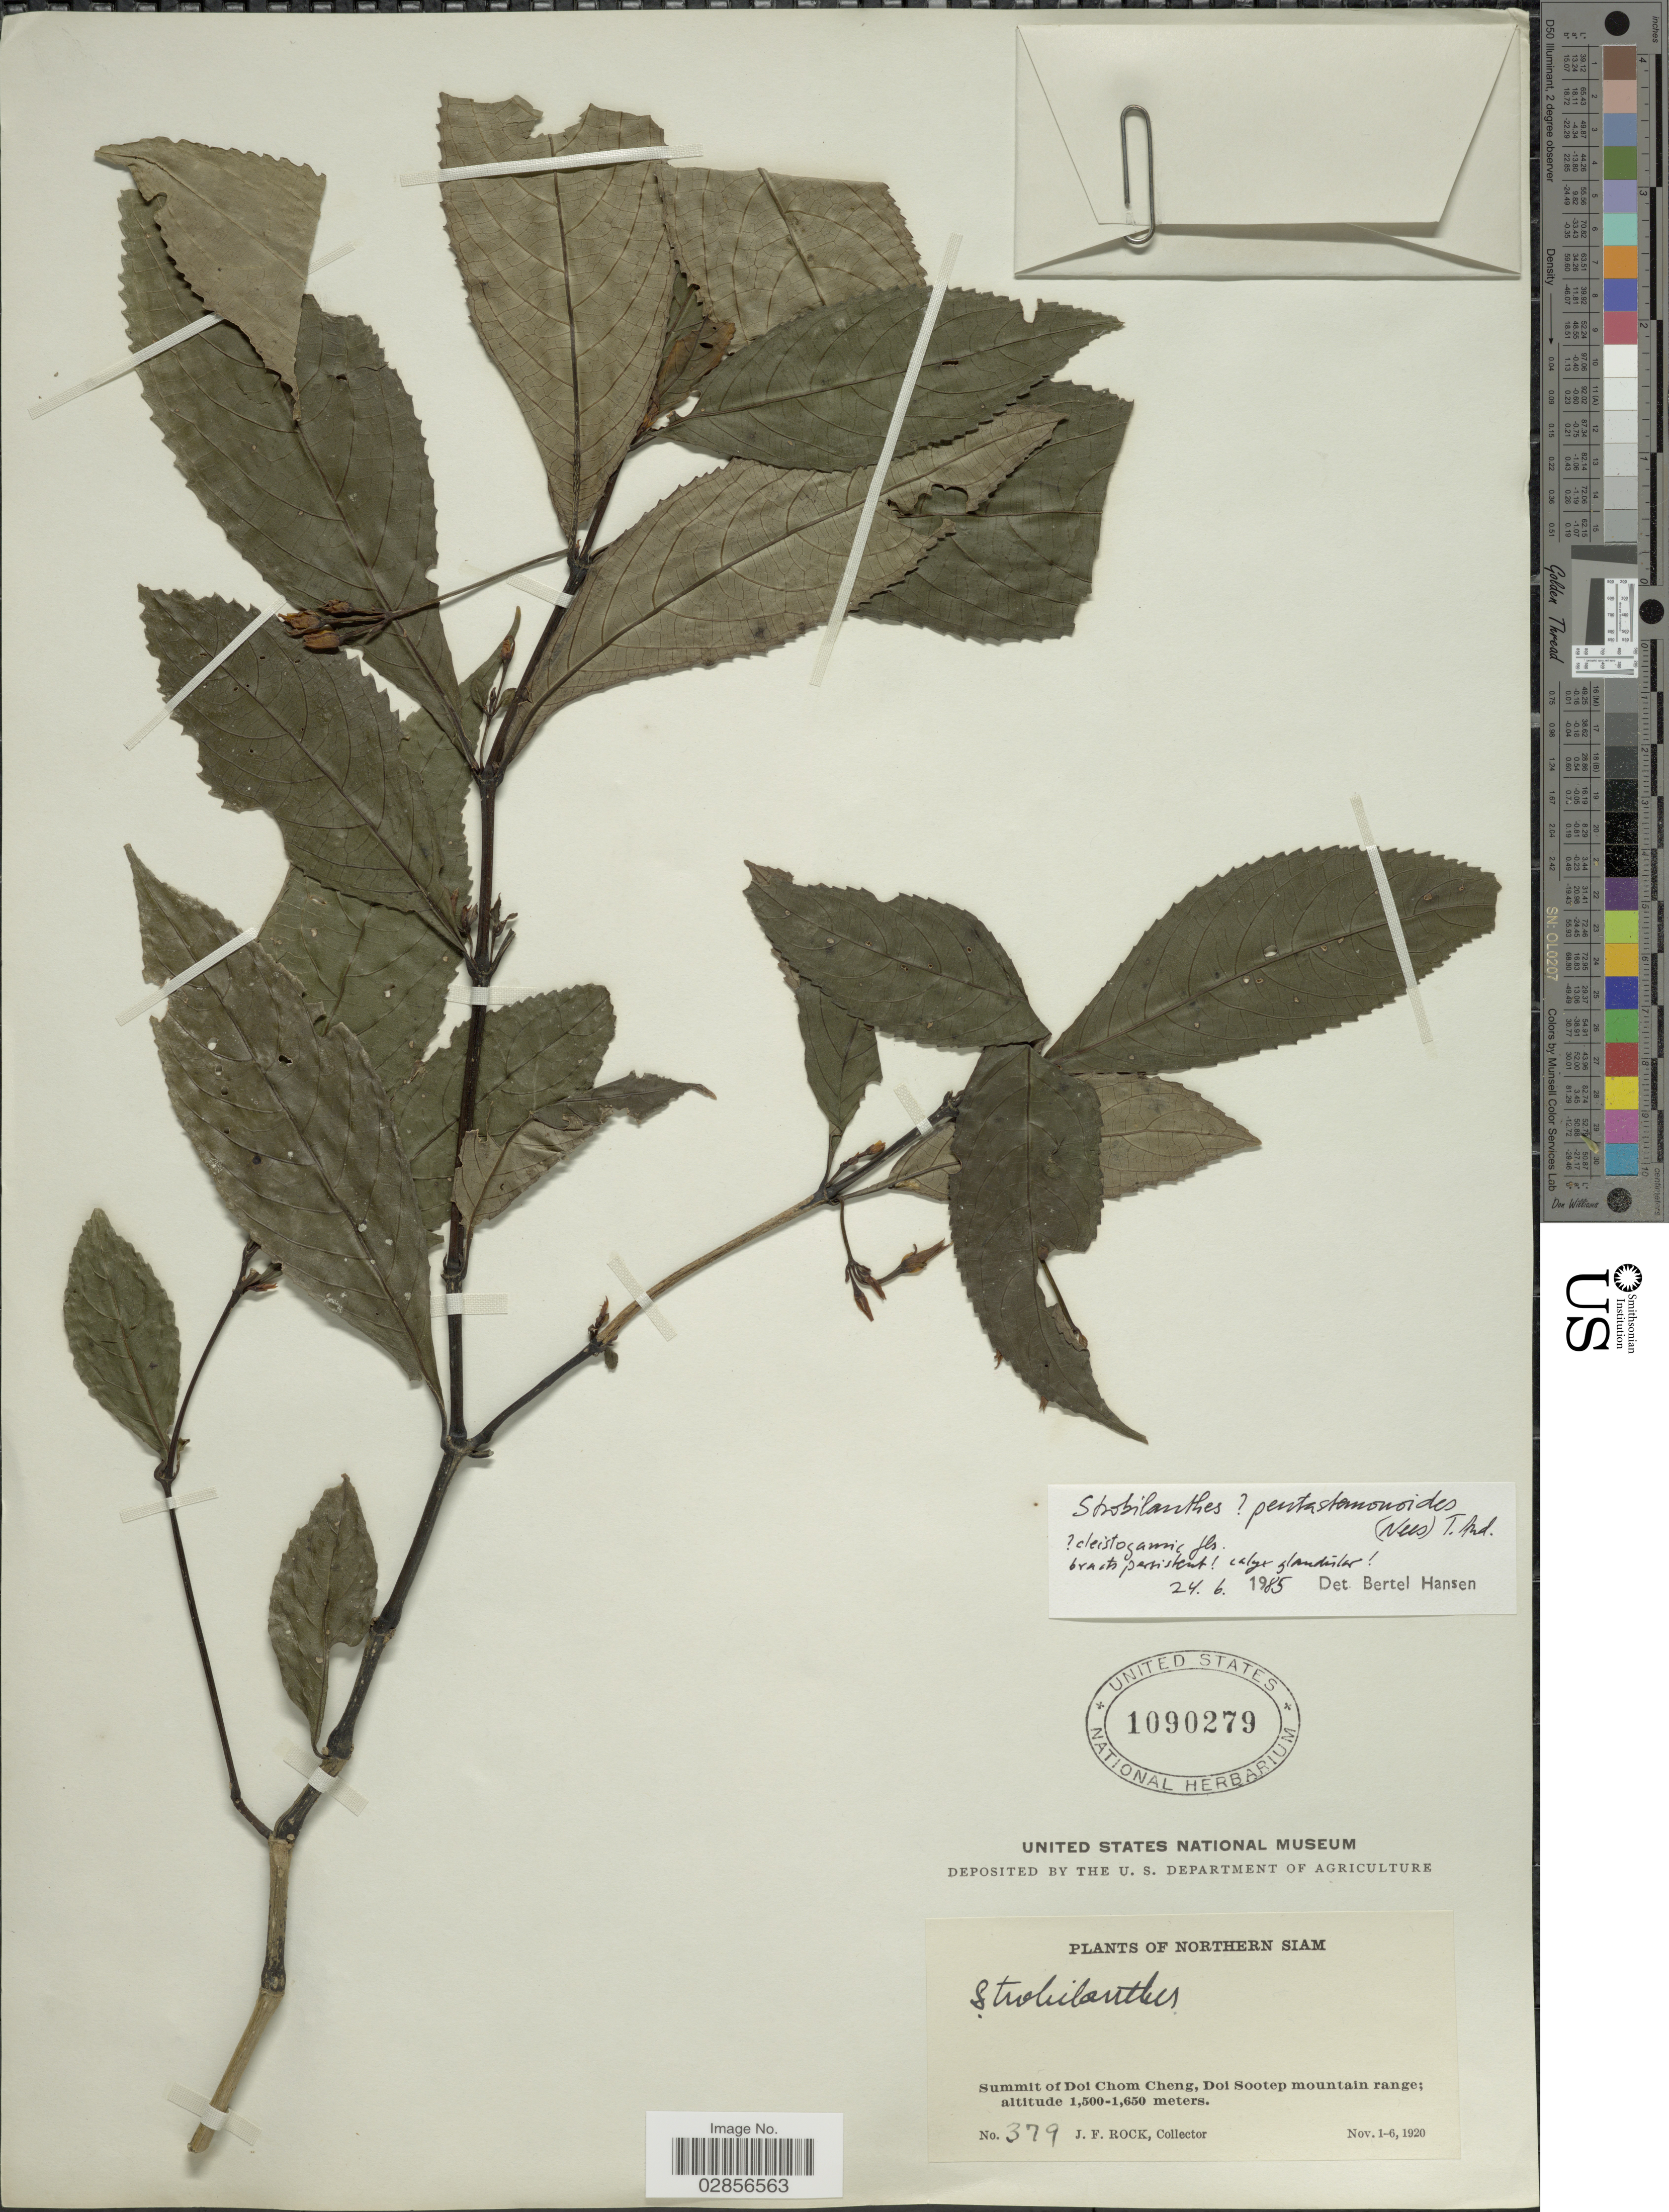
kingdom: Plantae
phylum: Tracheophyta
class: Magnoliopsida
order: Lamiales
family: Acanthaceae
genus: Strobilanthes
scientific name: Strobilanthes pentstemonoides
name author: (Nees) T. Anderson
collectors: J. Rock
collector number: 379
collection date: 1920-11-01/1920-11-06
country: Thailand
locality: Northern Siam, Summit of Doi Chom Cheng, Doi Sootep mountain range.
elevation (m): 1500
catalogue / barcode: US 1090279